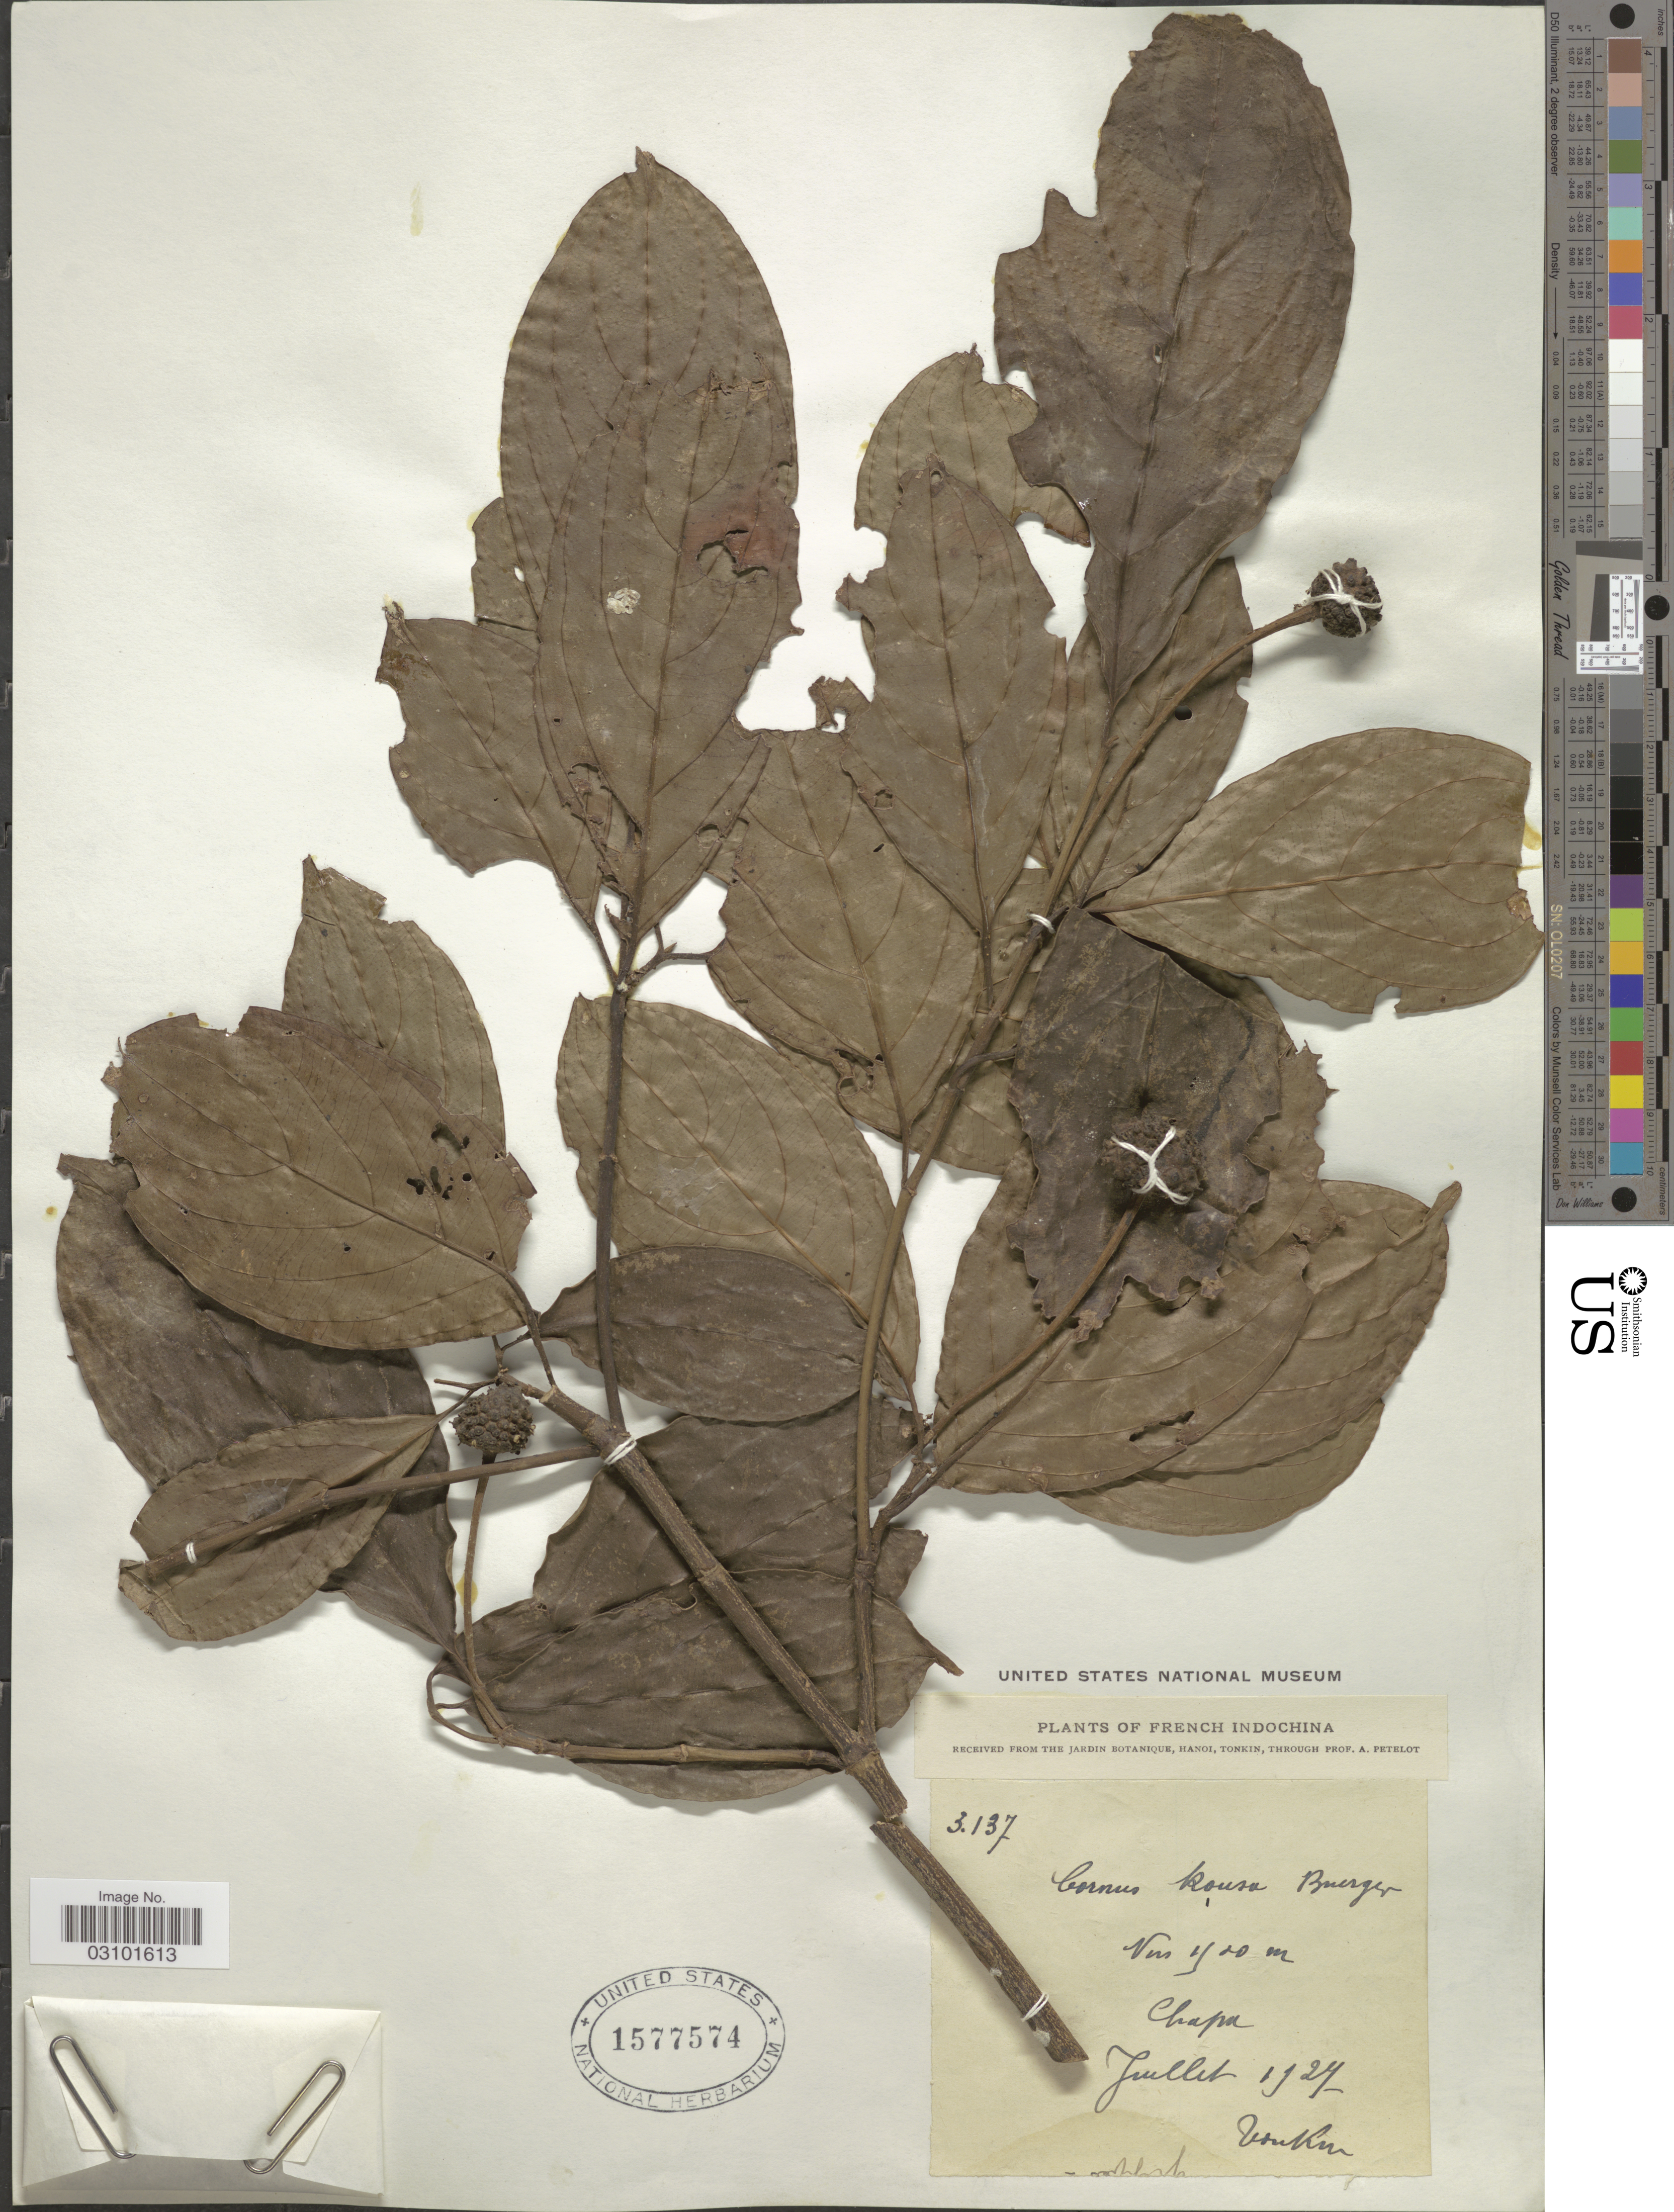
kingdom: Plantae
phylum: Tracheophyta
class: Magnoliopsida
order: Cornales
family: Cornaceae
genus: Cornus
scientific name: Cornus kousa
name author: F. Buerger ex Miq.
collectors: A. Petelot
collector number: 3137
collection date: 1927-07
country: Vietnam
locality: French Indochina. Chapa.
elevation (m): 1500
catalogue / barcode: US 1577574